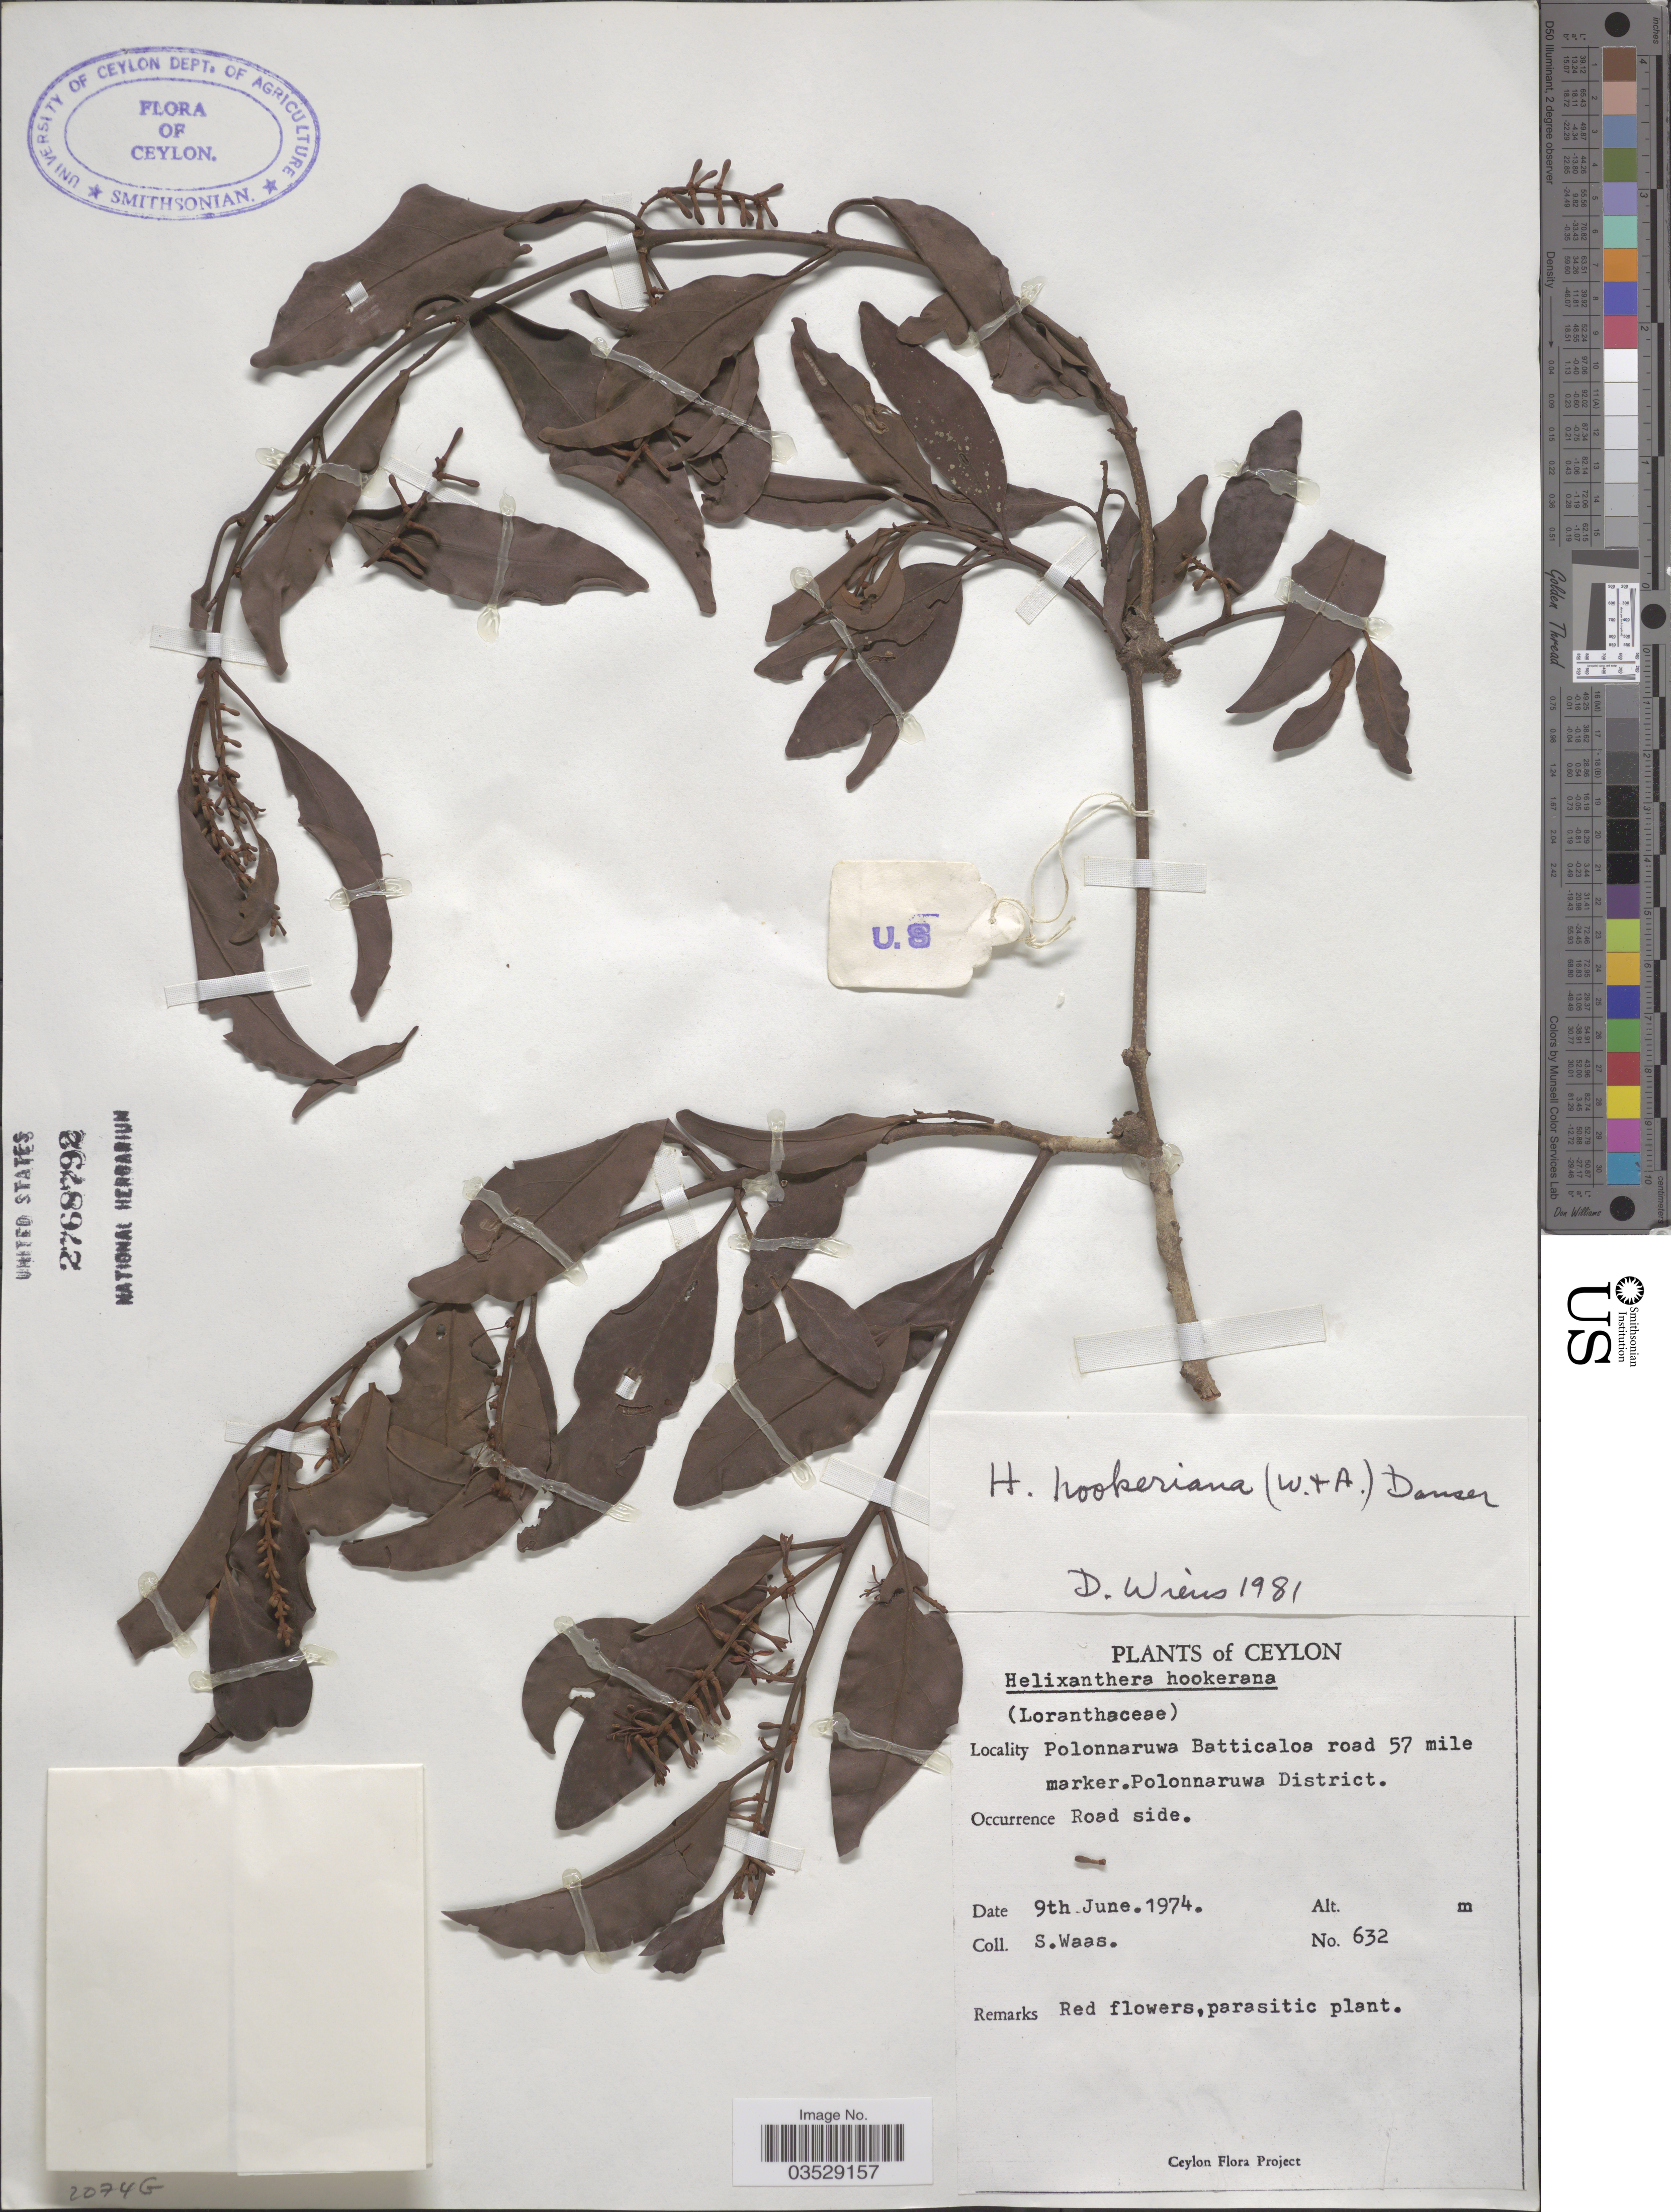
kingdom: Plantae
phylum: Tracheophyta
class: Magnoliopsida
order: Santalales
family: Loranthaceae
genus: Helixanthera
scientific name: Helixanthera hookeriana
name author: Danser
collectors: S. Waas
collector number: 632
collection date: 1974-06-09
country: Sri Lanka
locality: Ceylon. Polonnaruwa Batticaloa road 57 mile marker. Polonnaruwa District. Road side.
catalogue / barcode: US 2768792